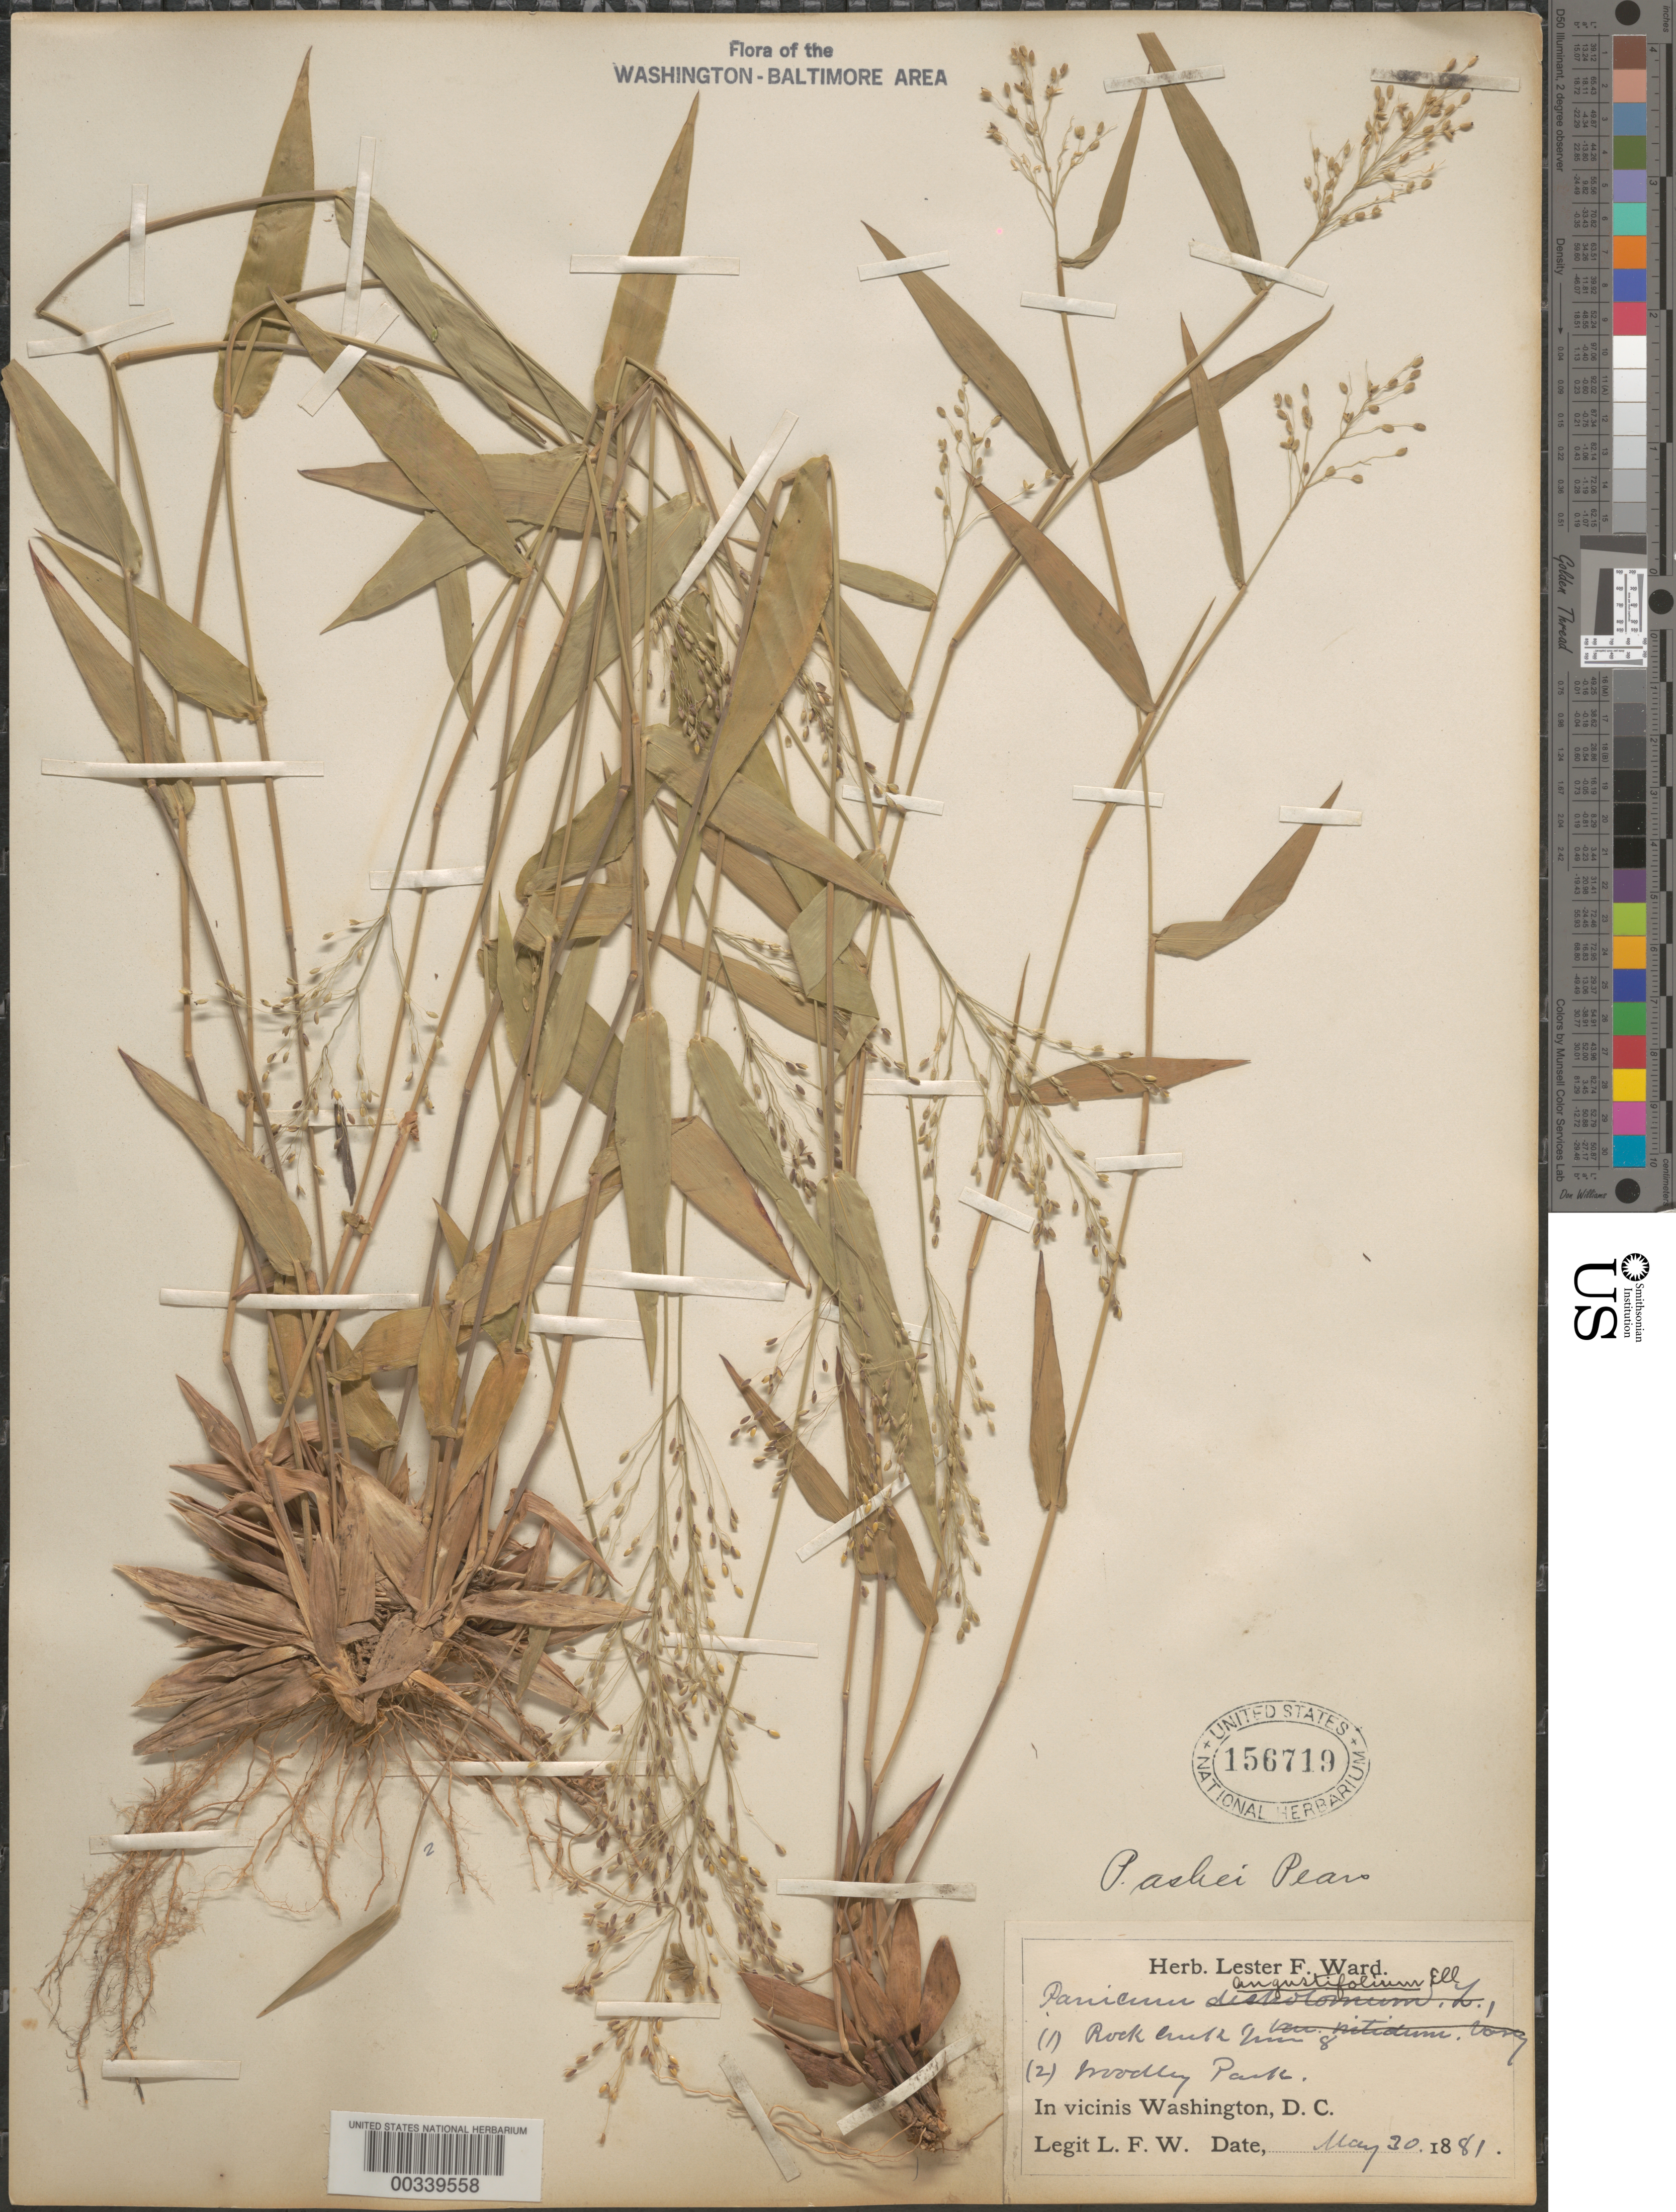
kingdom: Plantae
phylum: Tracheophyta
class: Liliopsida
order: Poales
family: Poaceae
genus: Dichanthelium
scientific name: Dichanthelium commutatum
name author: (Schult.) Gould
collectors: L. F. Ward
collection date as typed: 30 May 1881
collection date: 1881-05-30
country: United States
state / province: District of Columbia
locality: Rock Creek Rock Creek Park and Vicinity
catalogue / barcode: US 156719